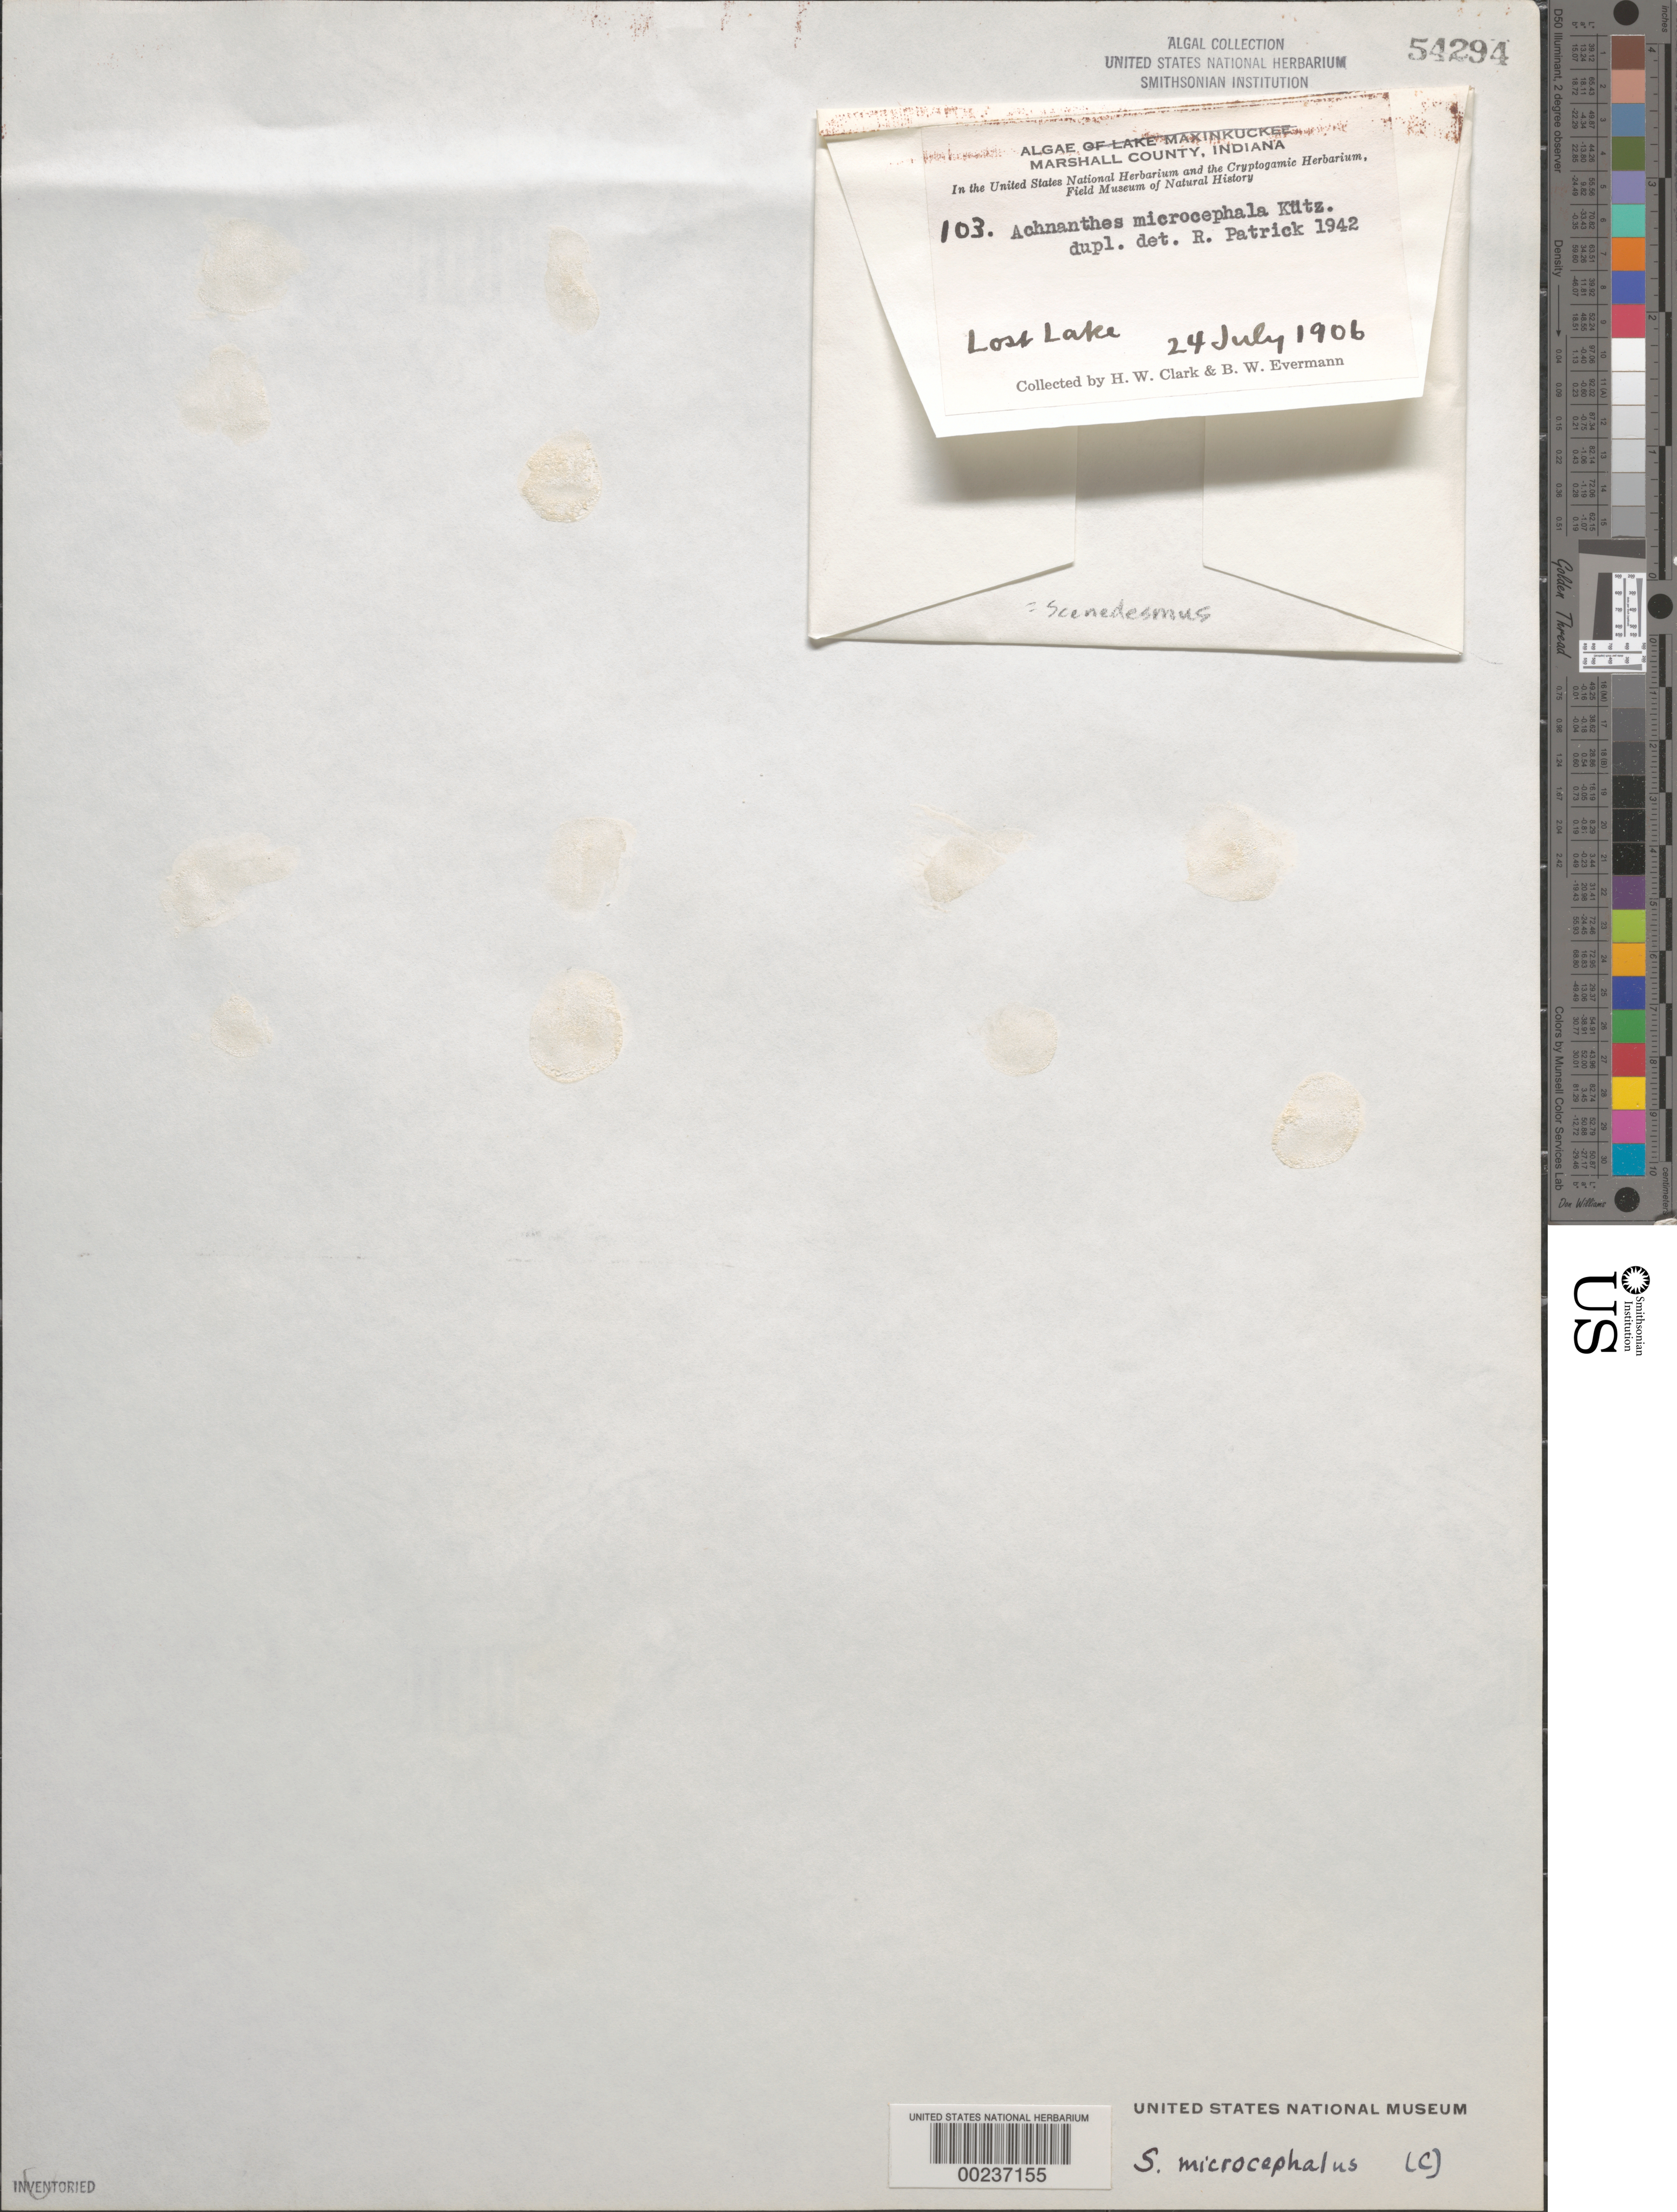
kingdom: Plantae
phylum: Chlorophyta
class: Chlorophyceae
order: Sphaeropleales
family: Scenedesmaceae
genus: Scenedesmus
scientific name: Scenedesmus microcephala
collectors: H. W. Clark & B. W. Evermann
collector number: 103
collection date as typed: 24 Jul 1906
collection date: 1906-07-24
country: United States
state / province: Indiana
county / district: Marshall County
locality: Lost Lake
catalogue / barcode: US 54294